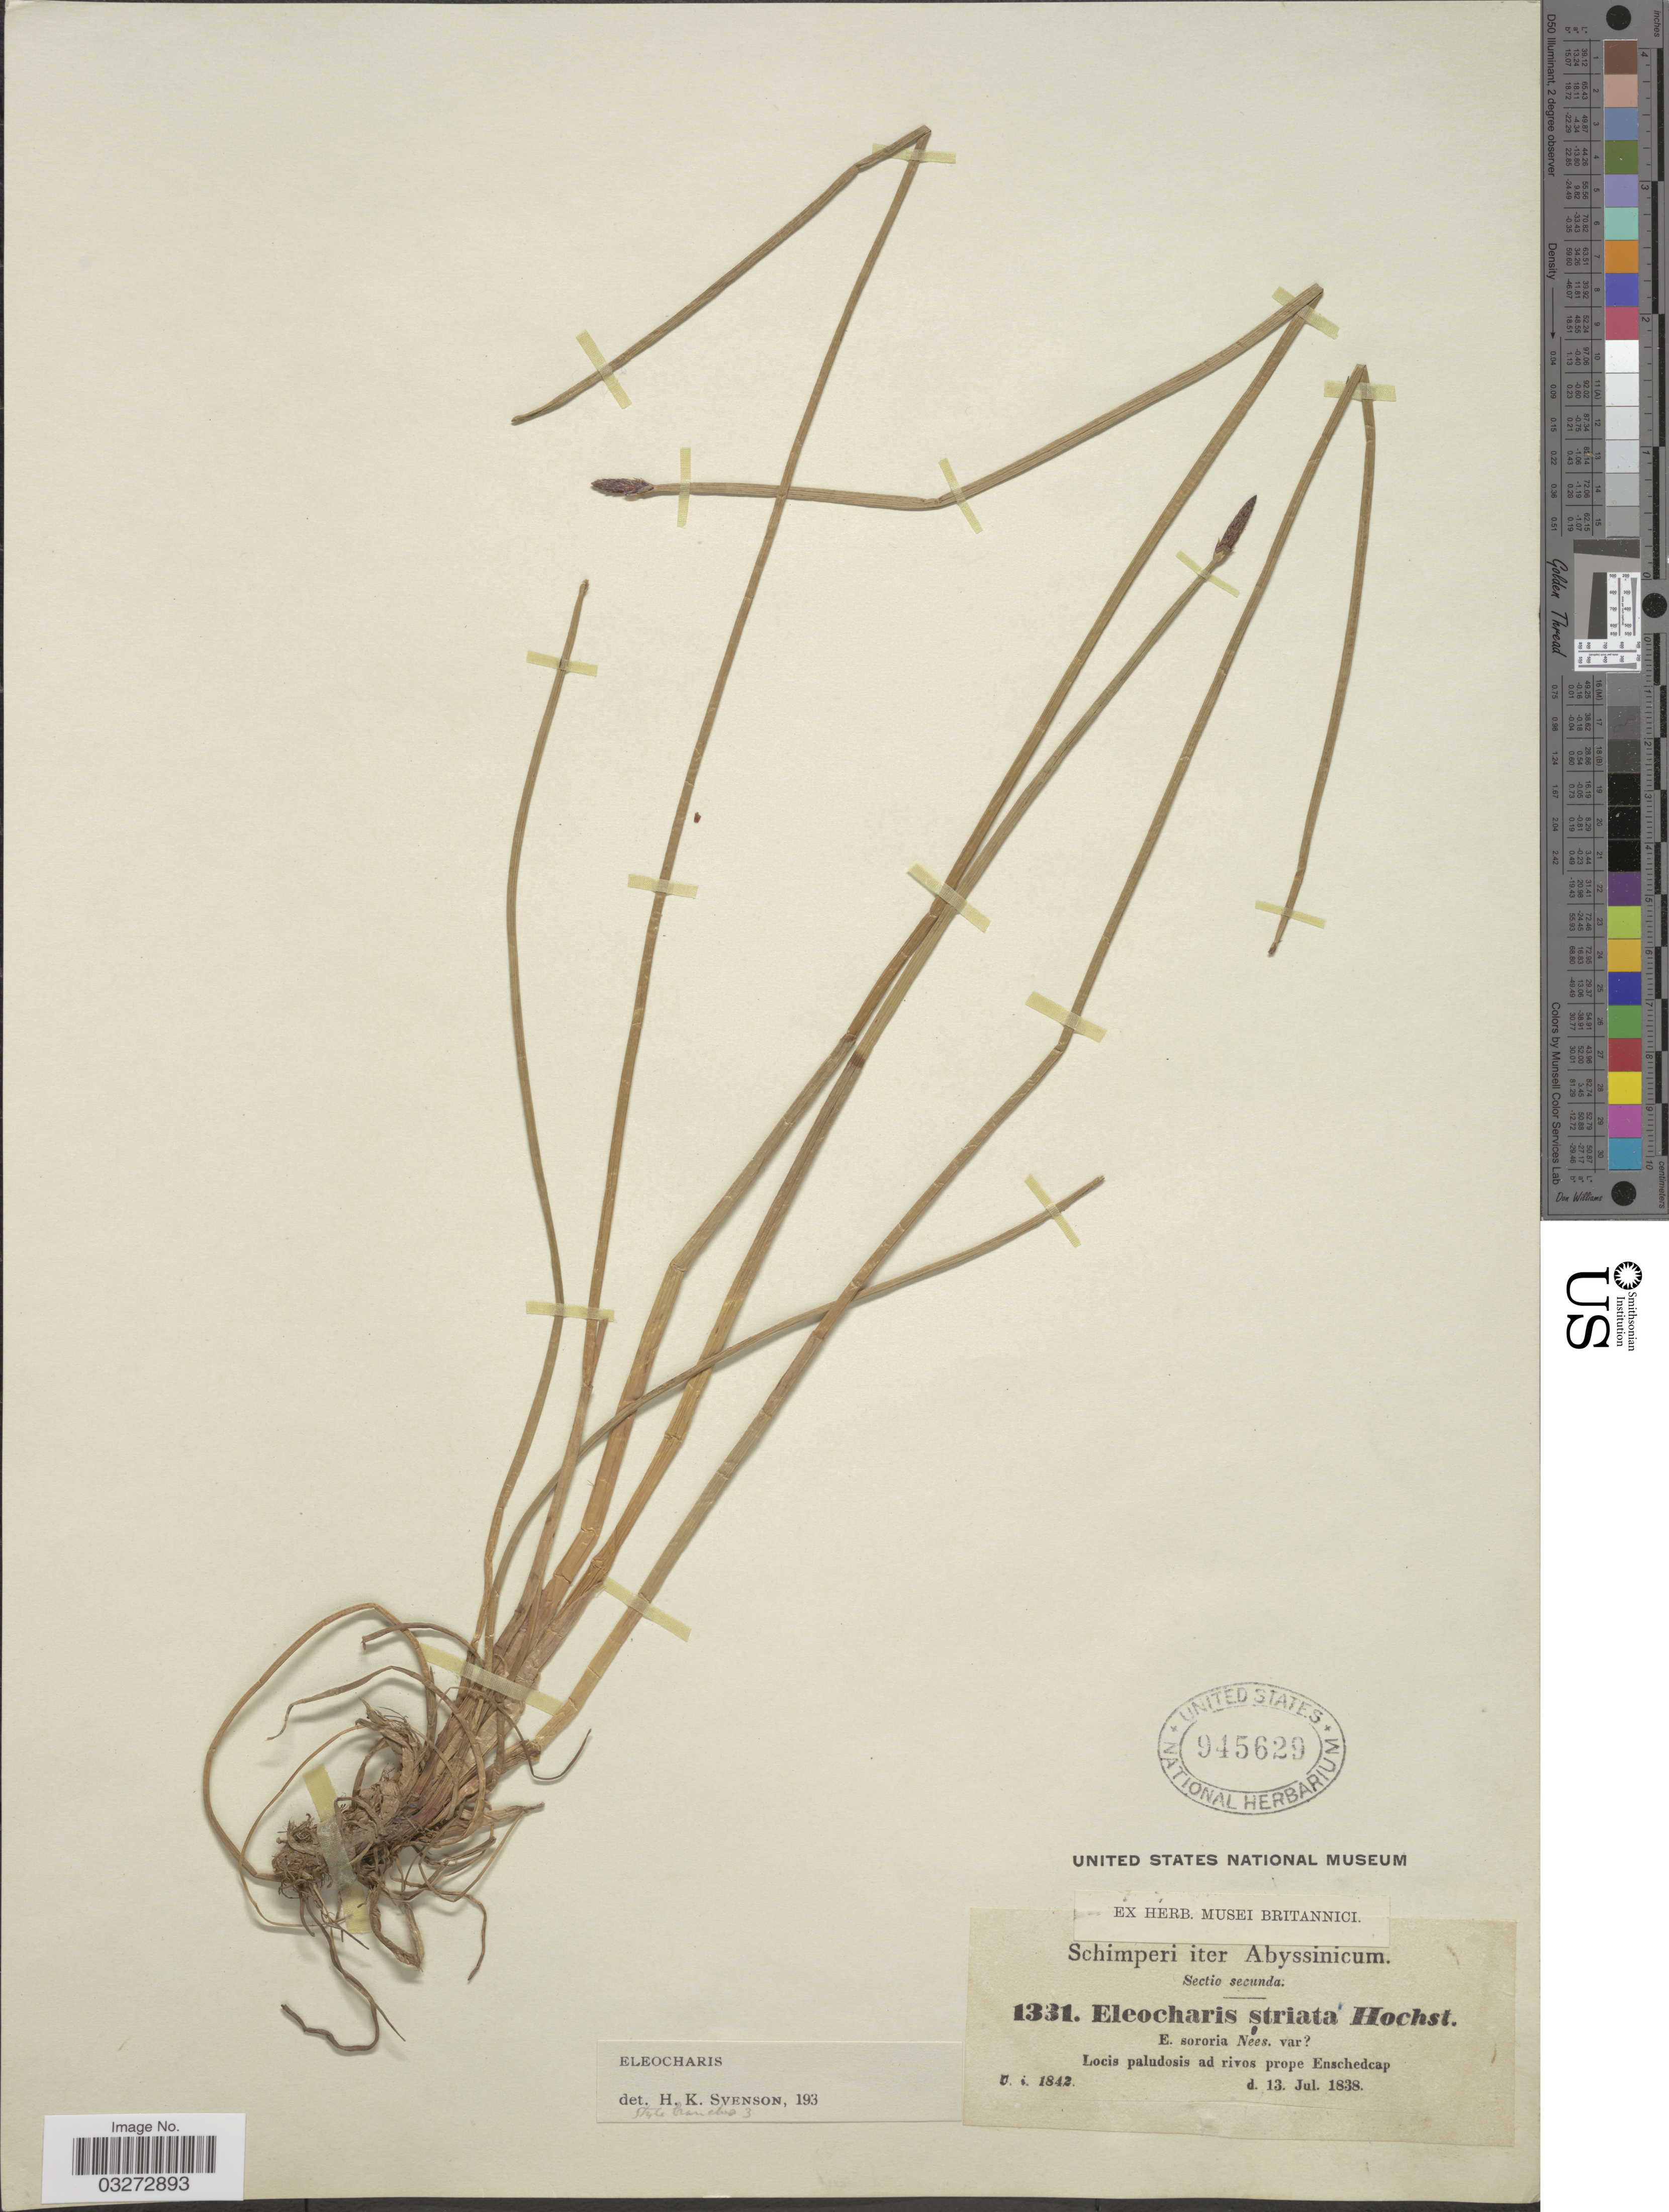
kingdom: Plantae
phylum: Tracheophyta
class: Liliopsida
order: Poales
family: Cyperaceae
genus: Eleocharis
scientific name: Eleocharis sp.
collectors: -. Schimper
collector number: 1331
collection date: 1838-07-13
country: Ethiopia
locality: Iter Abyssinicum. Locis paludosis ad rivos prope Enschedcap.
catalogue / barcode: US 945629